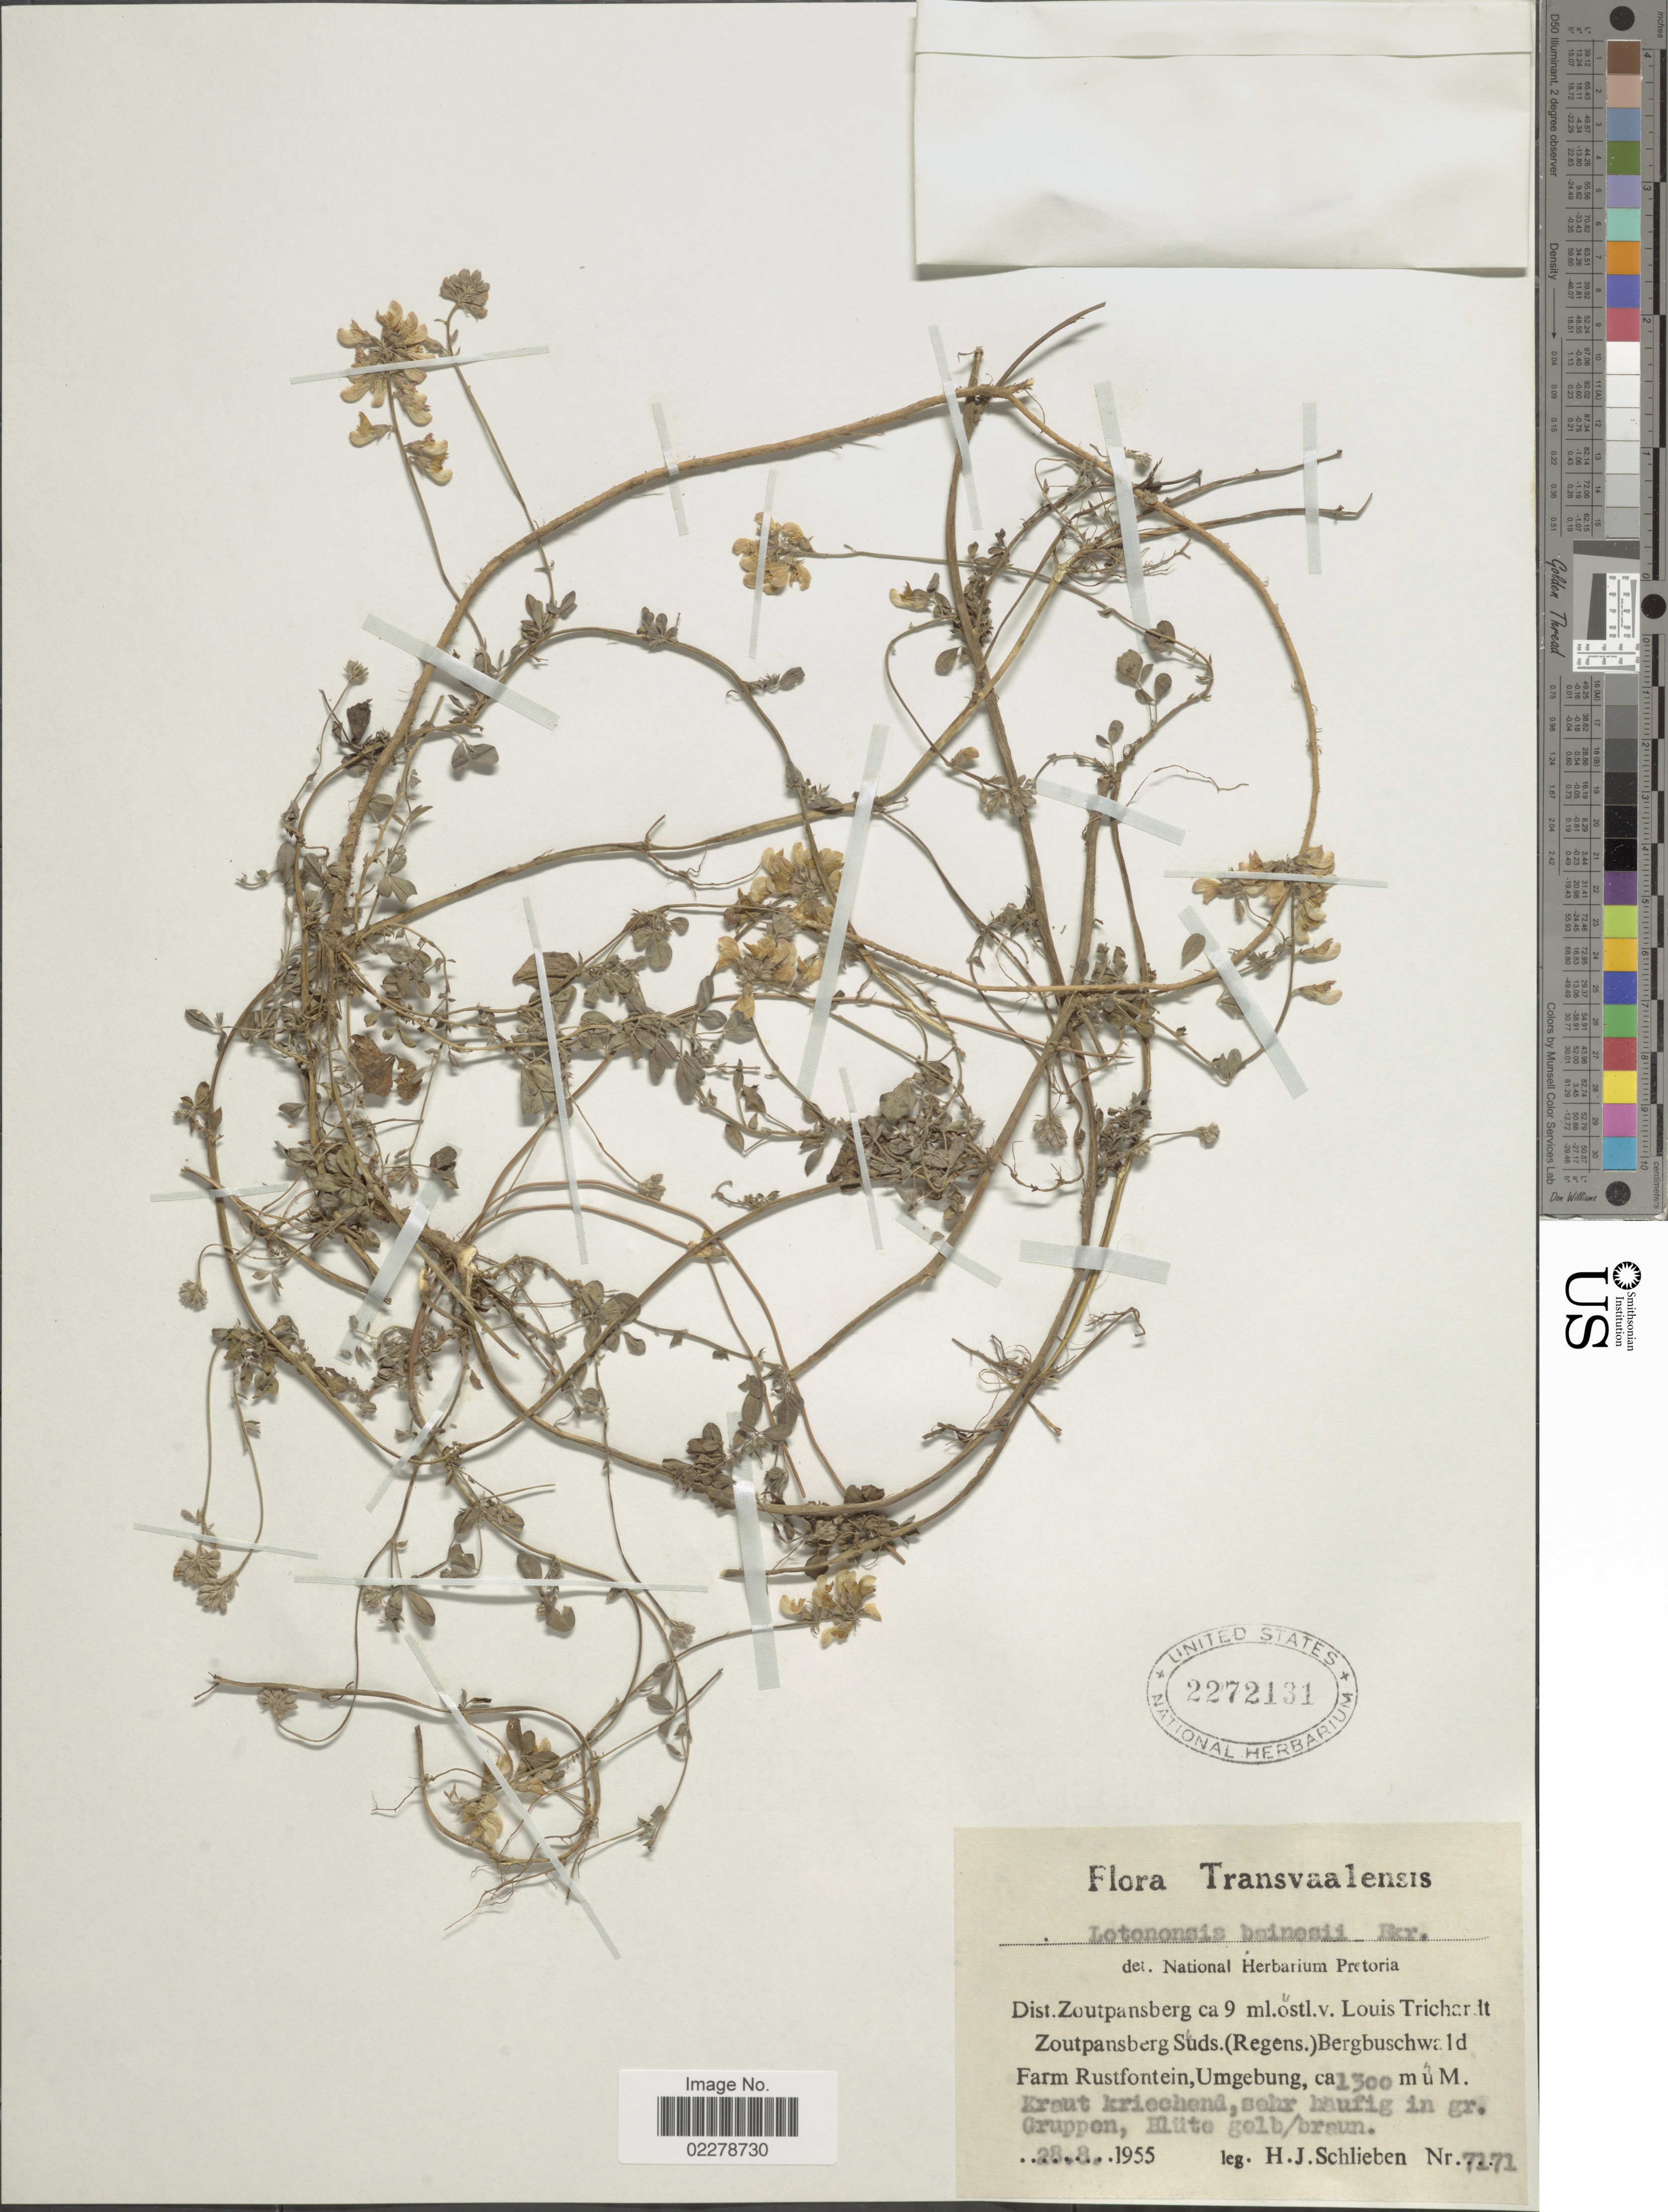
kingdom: Plantae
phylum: Tracheophyta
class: Magnoliopsida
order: Fabales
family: Fabaceae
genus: Lotononis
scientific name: Lotononis bainesii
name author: Baker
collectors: H. J. Schlieben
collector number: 7271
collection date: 1955-08-28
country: South Africa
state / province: Limpopo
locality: Transvaalensis. Dist. Zoutpansberg ca 9 ml ostl. v. Louis Trichardt Zoutpansberg Suds. (Regens) Bergbuschwald. Farm Rustfontein, Umgebung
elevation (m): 1300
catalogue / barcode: US 2272131